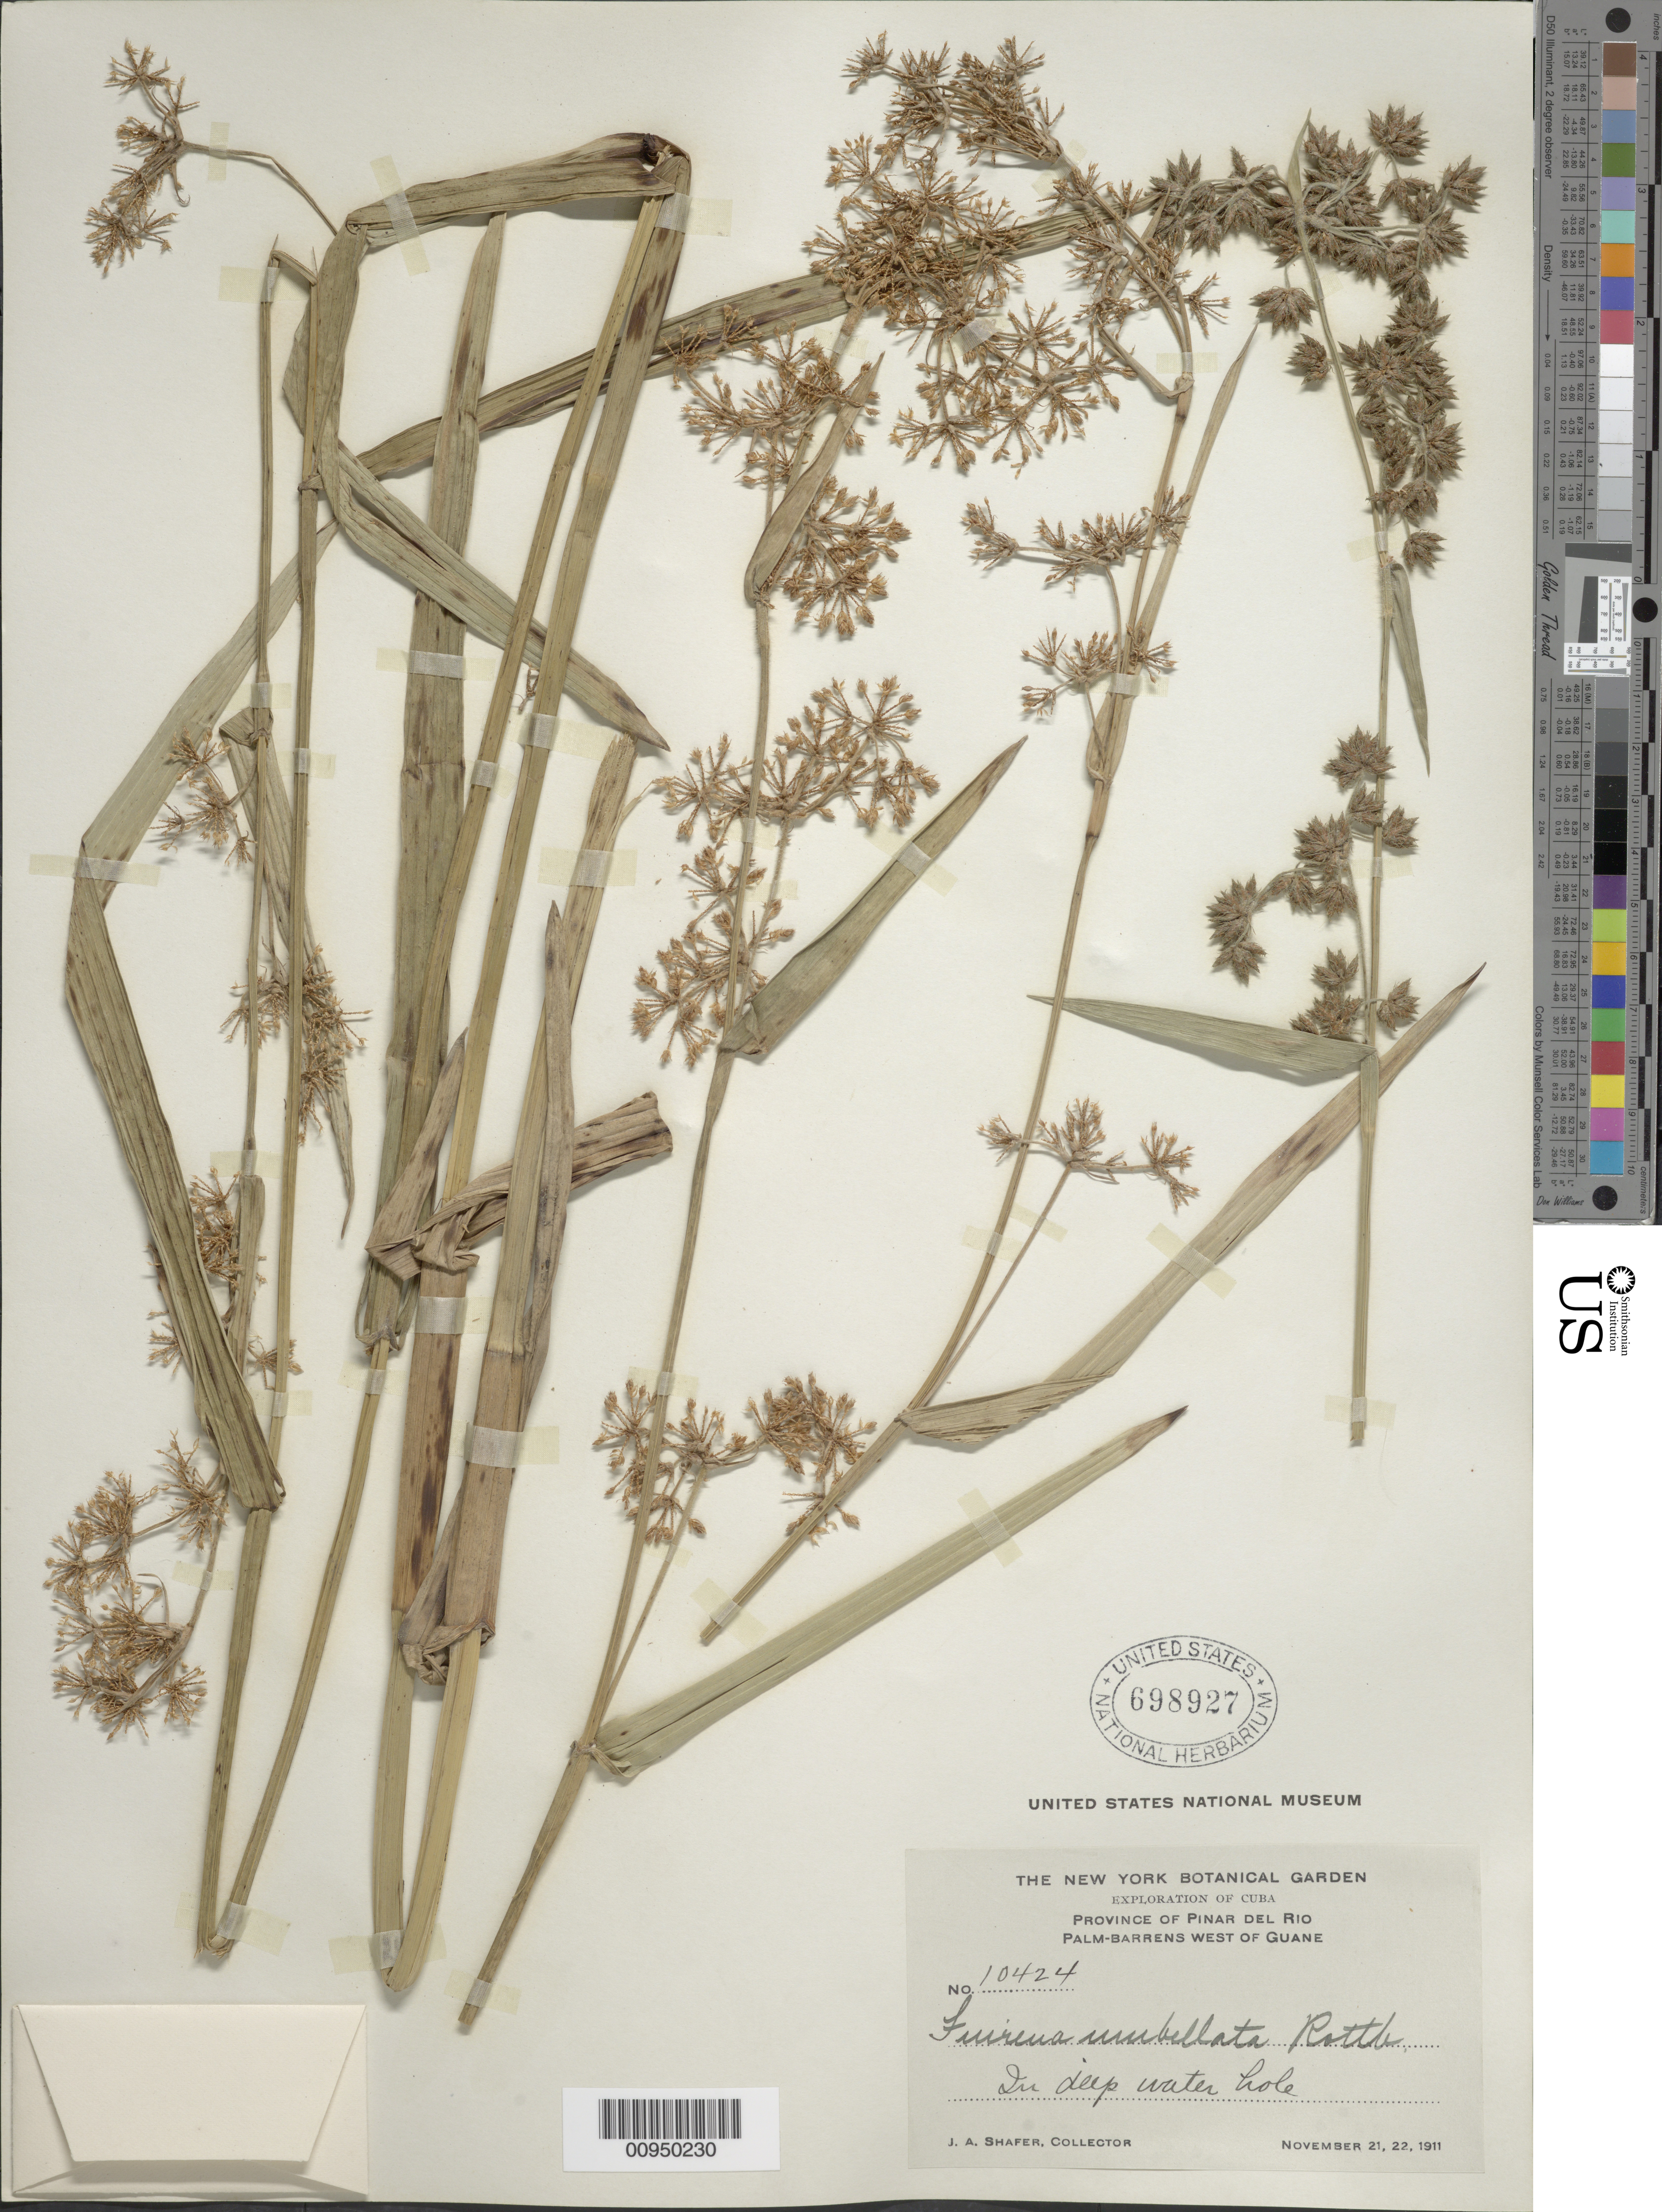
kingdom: Plantae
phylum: Tracheophyta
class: Liliopsida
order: Poales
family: Cyperaceae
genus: Fuirena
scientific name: Fuirena umbellata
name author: Rottb.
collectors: J. A. Shafer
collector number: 10424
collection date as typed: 21 Nov 1911 to 22 Nov 1911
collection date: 1911-11-21/1911-11-22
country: Cuba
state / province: Pinar del Rio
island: Cuba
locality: Palm-barrens W of Guane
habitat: In deep water hole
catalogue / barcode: US 698927